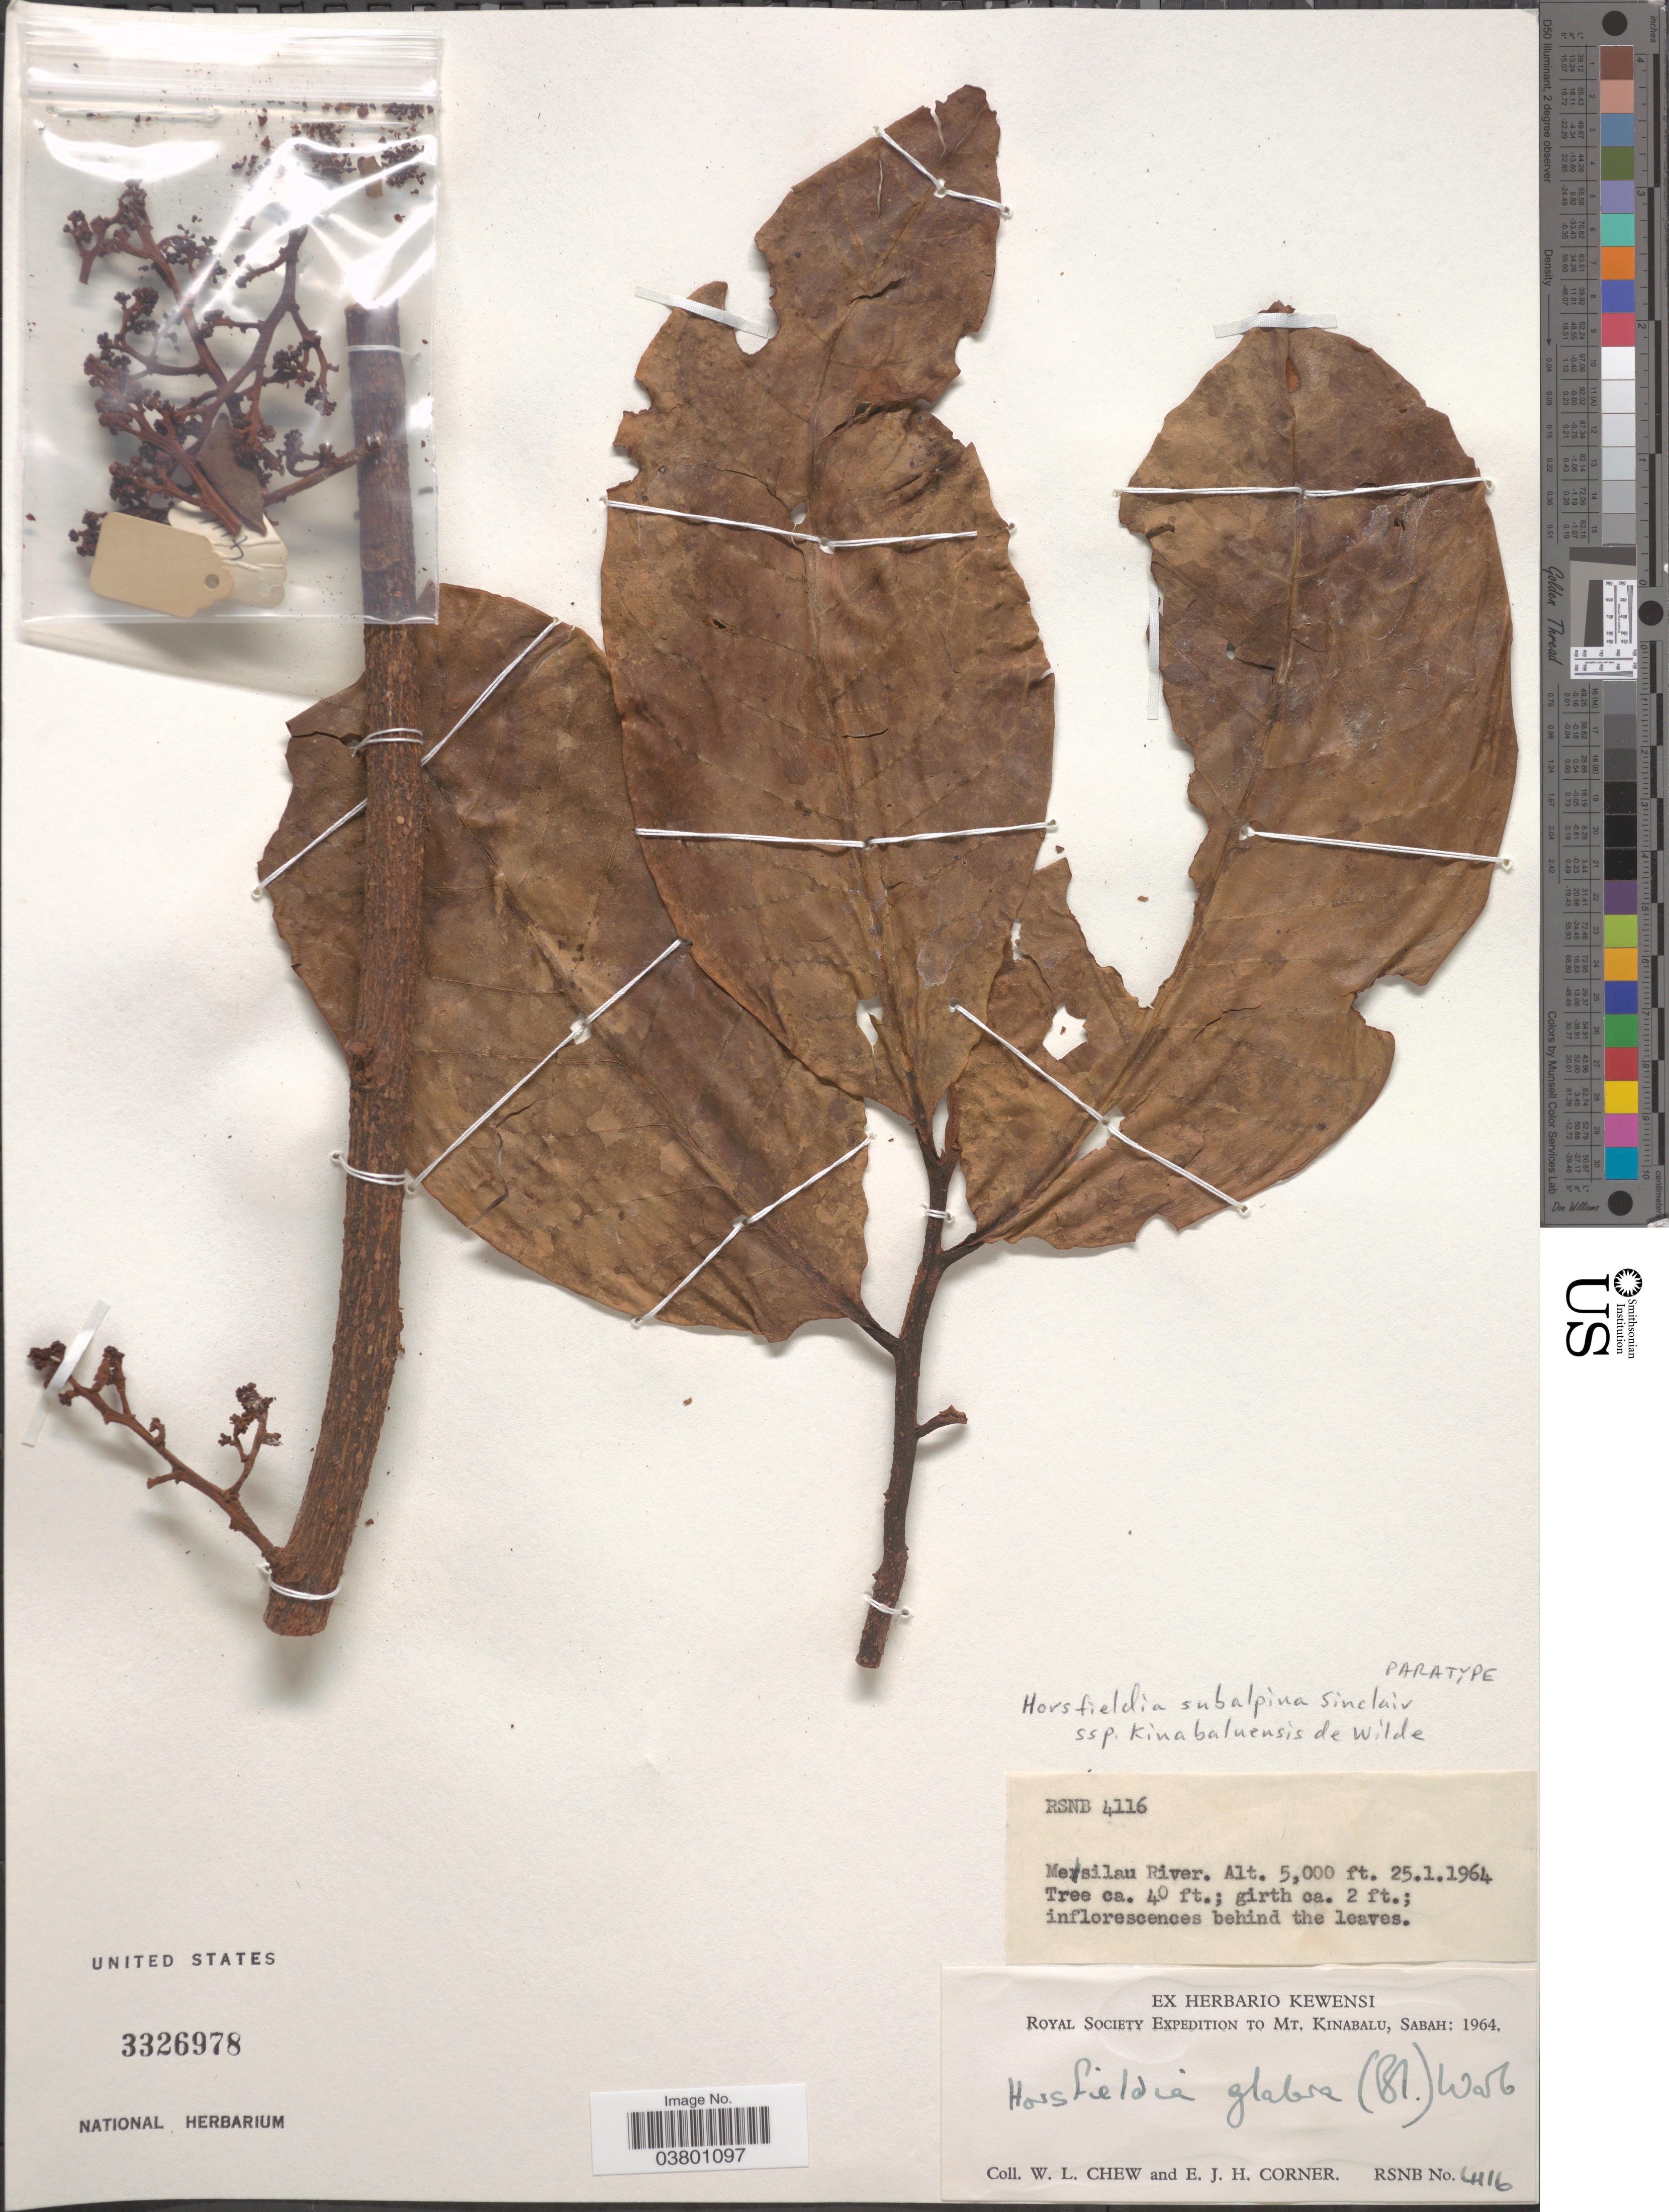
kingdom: Plantae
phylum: Tracheophyta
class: Magnoliopsida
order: Magnoliales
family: Myristicaceae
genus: Horsfieldia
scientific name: Horsfieldia subalpina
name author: J. Sinclair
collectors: W. Chew & E. Corner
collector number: RSNB 4116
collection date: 1964-01-25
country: Malaysia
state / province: Sabah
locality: Mesilau River. Mt. Kinabalu.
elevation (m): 1524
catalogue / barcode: US 3326978